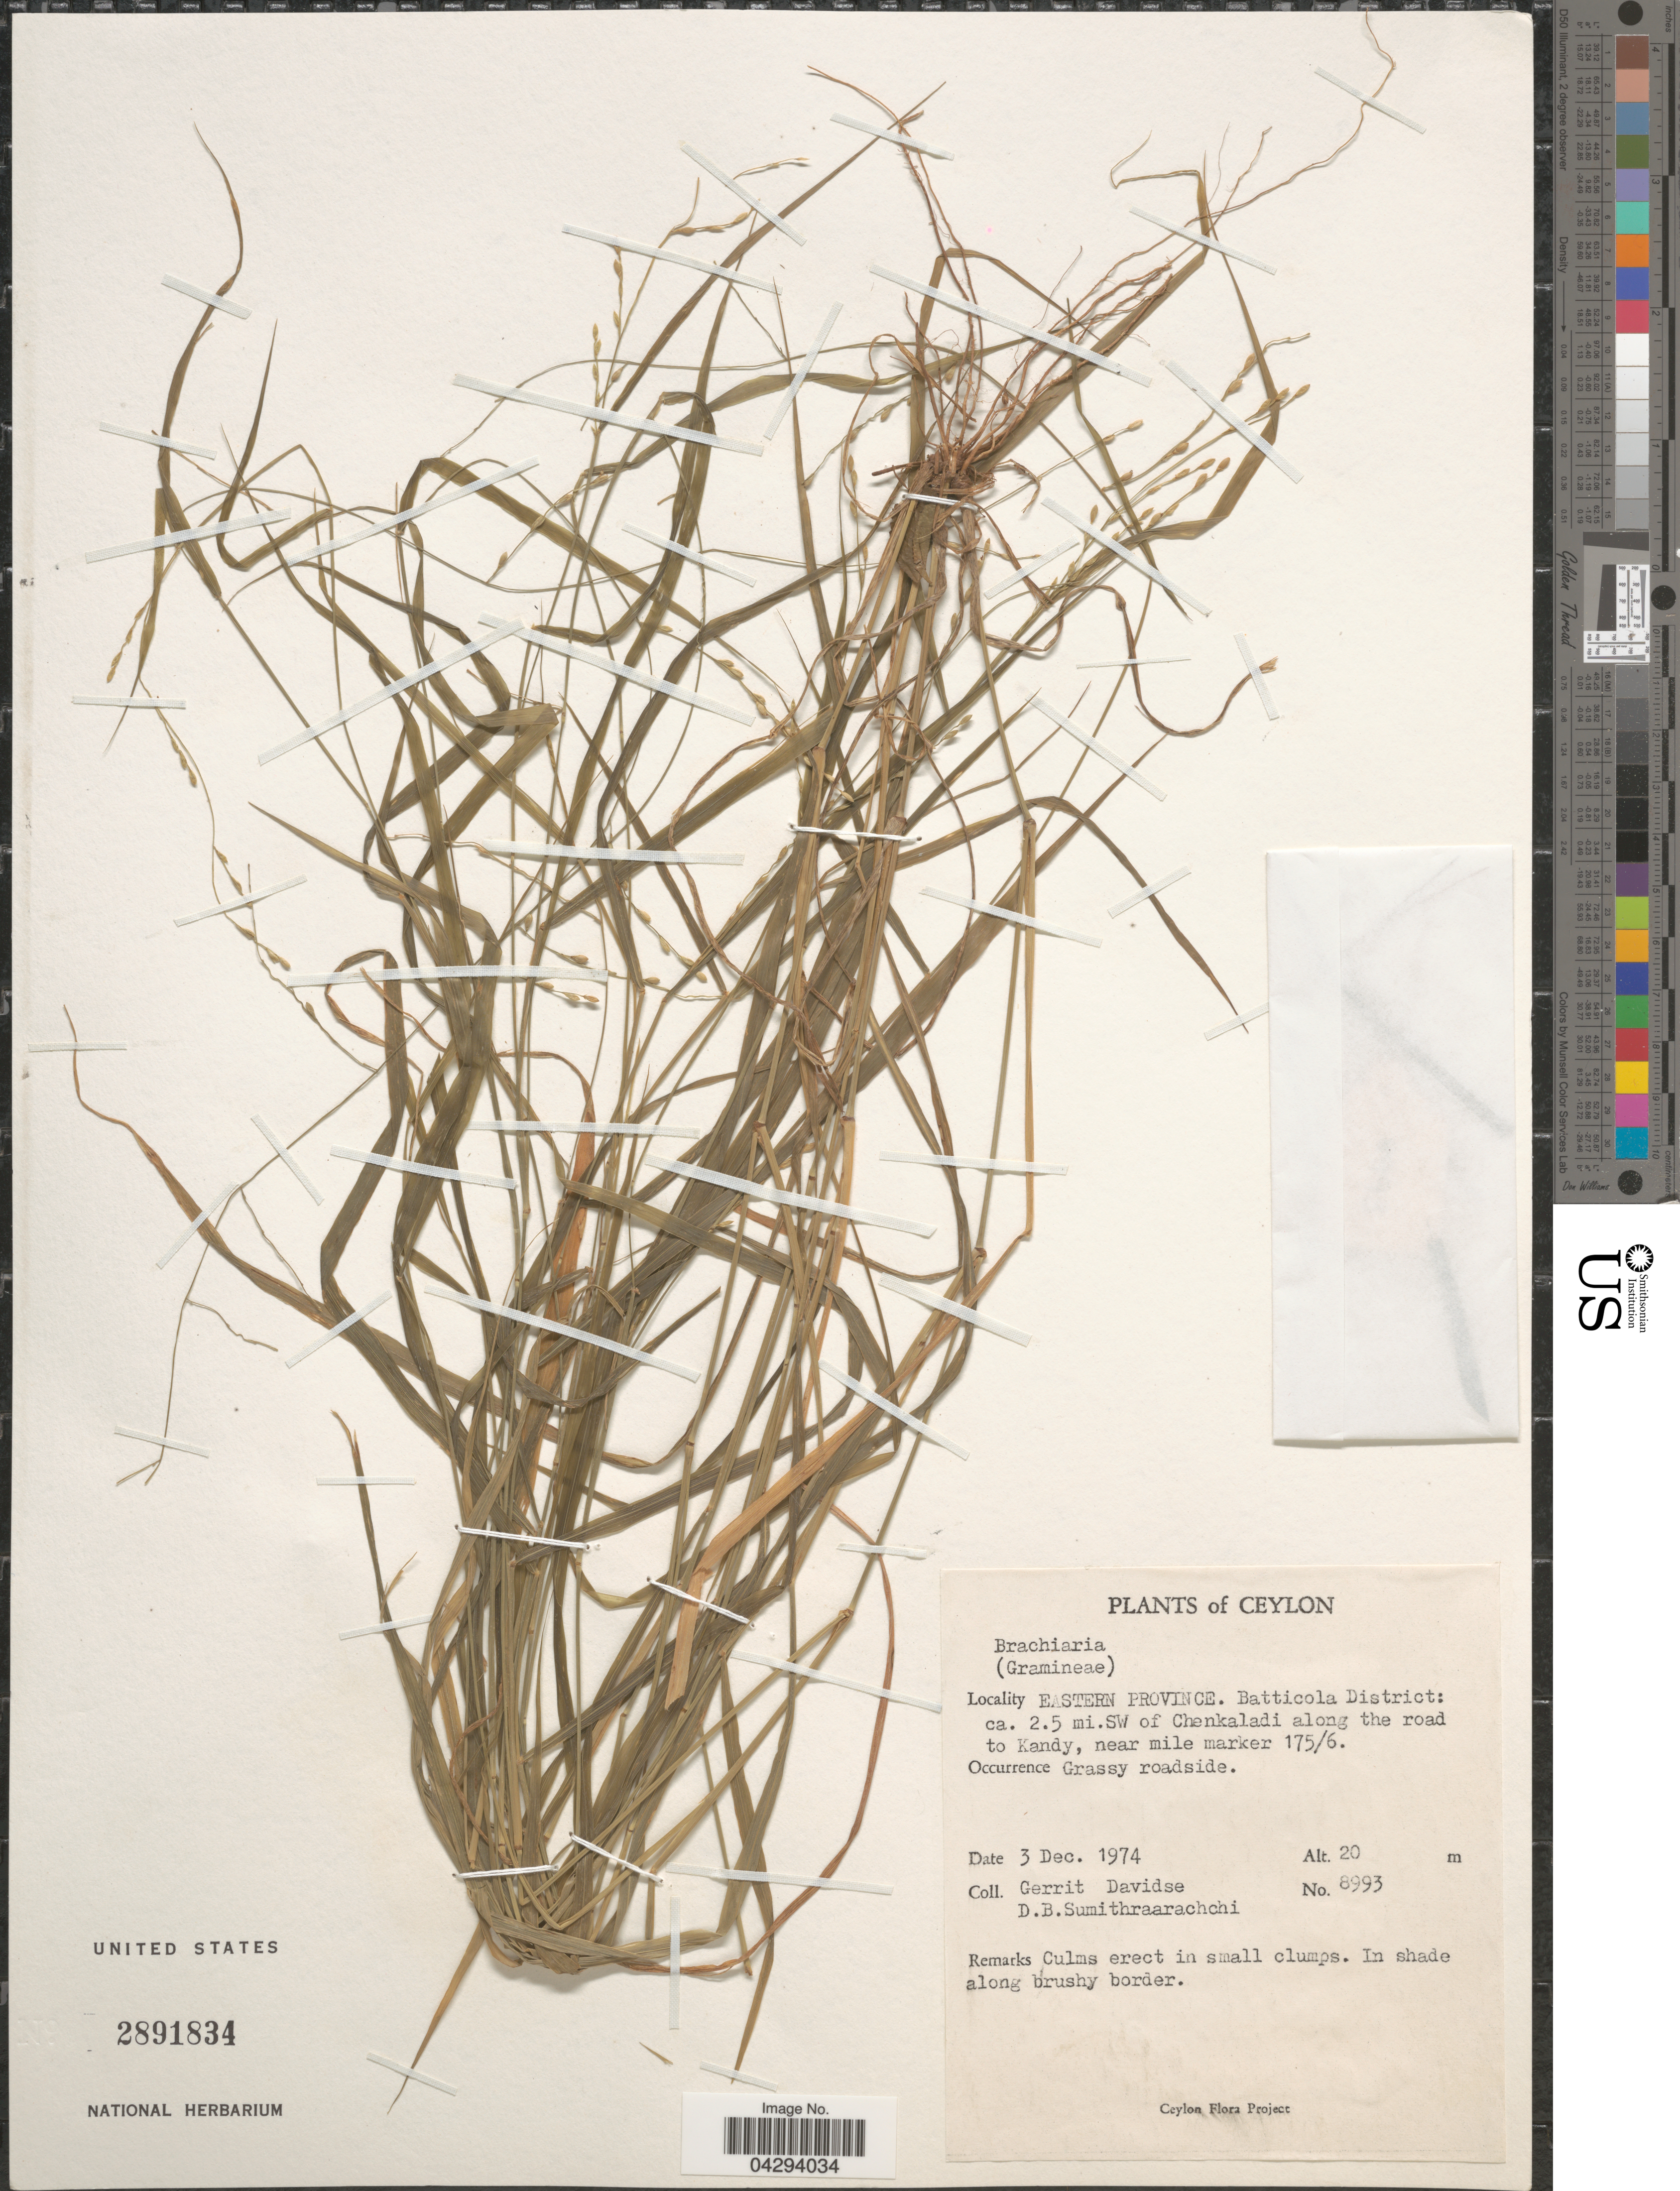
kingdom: Plantae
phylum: Tracheophyta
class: Liliopsida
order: Poales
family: Poaceae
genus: Urochloa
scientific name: Urochloa sp.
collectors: G. Davidse & D. B. Sumithraarachchi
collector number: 8993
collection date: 1974-12-03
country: Sri Lanka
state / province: Eastern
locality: Ceylon. Batticola District: ca. 2.5 miles SW of Chenkaladi along the road to Kandy, near mile marker 175/6.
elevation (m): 20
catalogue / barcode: US 2891834